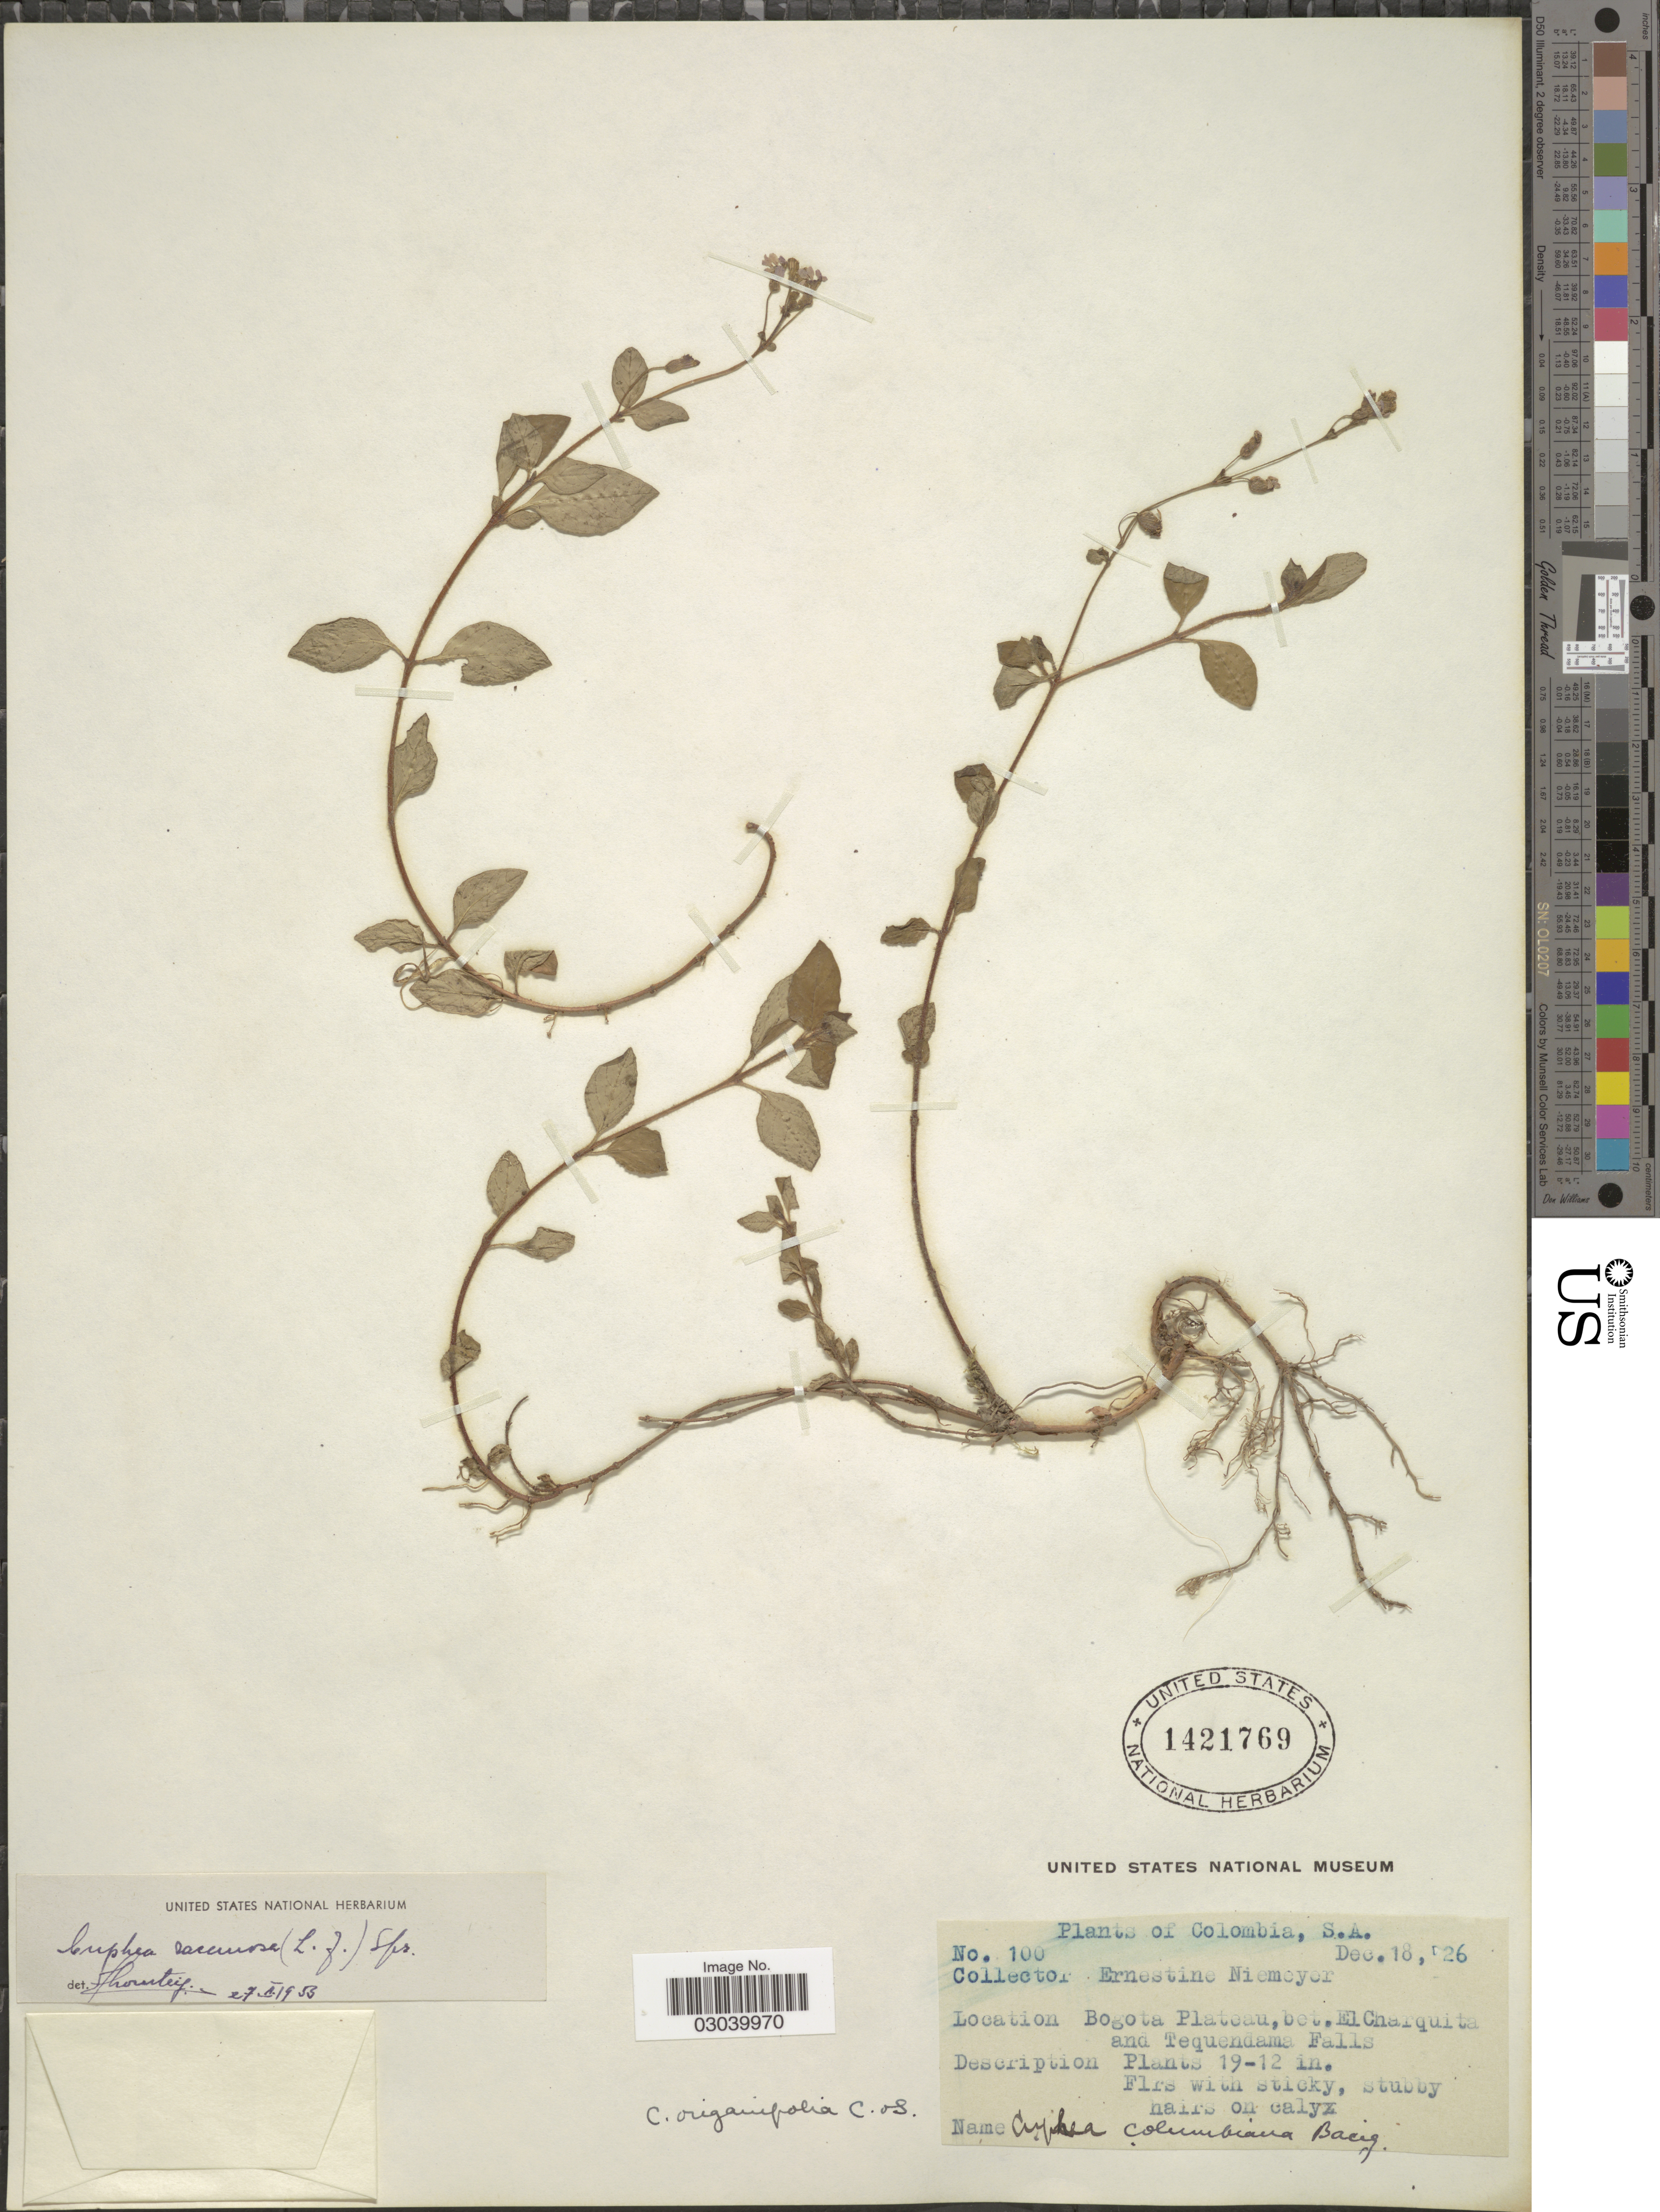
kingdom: Plantae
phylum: Tracheophyta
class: Magnoliopsida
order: Myrtales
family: Lythraceae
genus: Cuphea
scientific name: Cuphea racemosa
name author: (L. f.) Spreng.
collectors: E. H. Niemeyer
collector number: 100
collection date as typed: Transcribed d/m/y: 18/12/26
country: Colombia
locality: Bogota Plateau, bet. El Charquita and Tequendama Falls.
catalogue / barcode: US 1421769